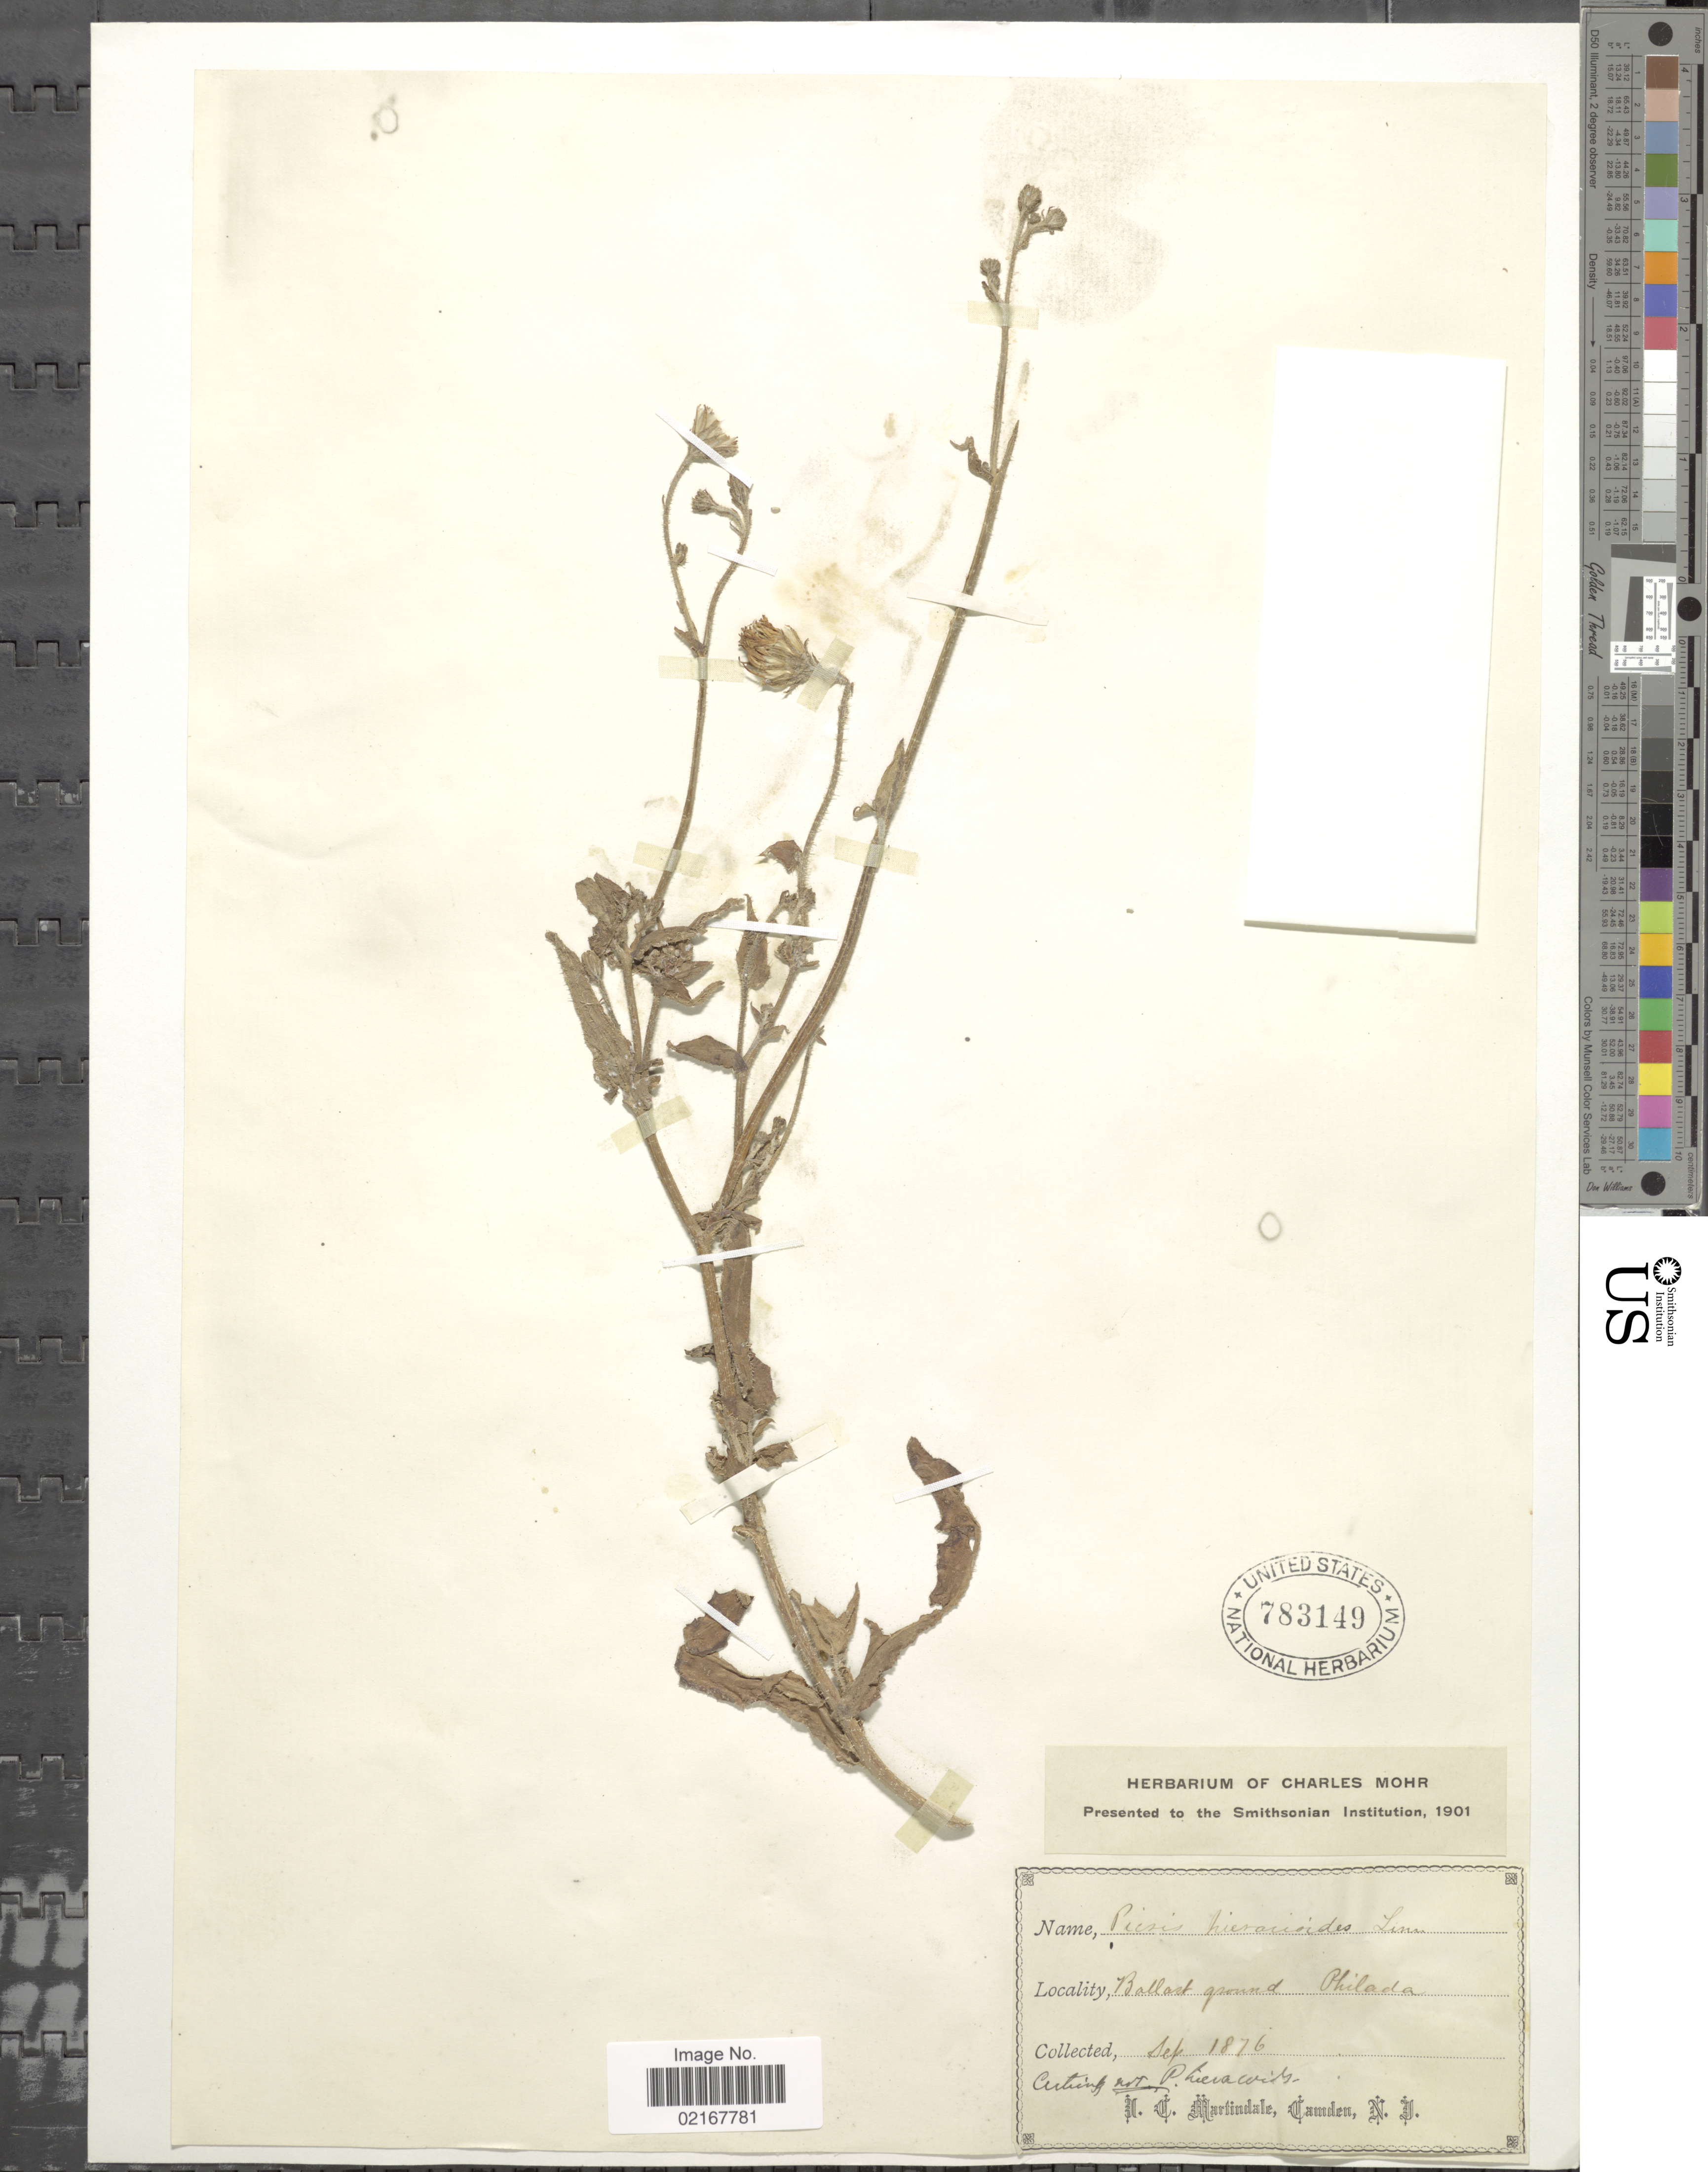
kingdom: Plantae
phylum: Tracheophyta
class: Magnoliopsida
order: Asterales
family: Asteraceae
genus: Picris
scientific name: Picris hieracioides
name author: L.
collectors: I. C. Martindale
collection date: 1876-09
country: United States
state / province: Pennsylvania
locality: Ballast Ground, Philada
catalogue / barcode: US 783149